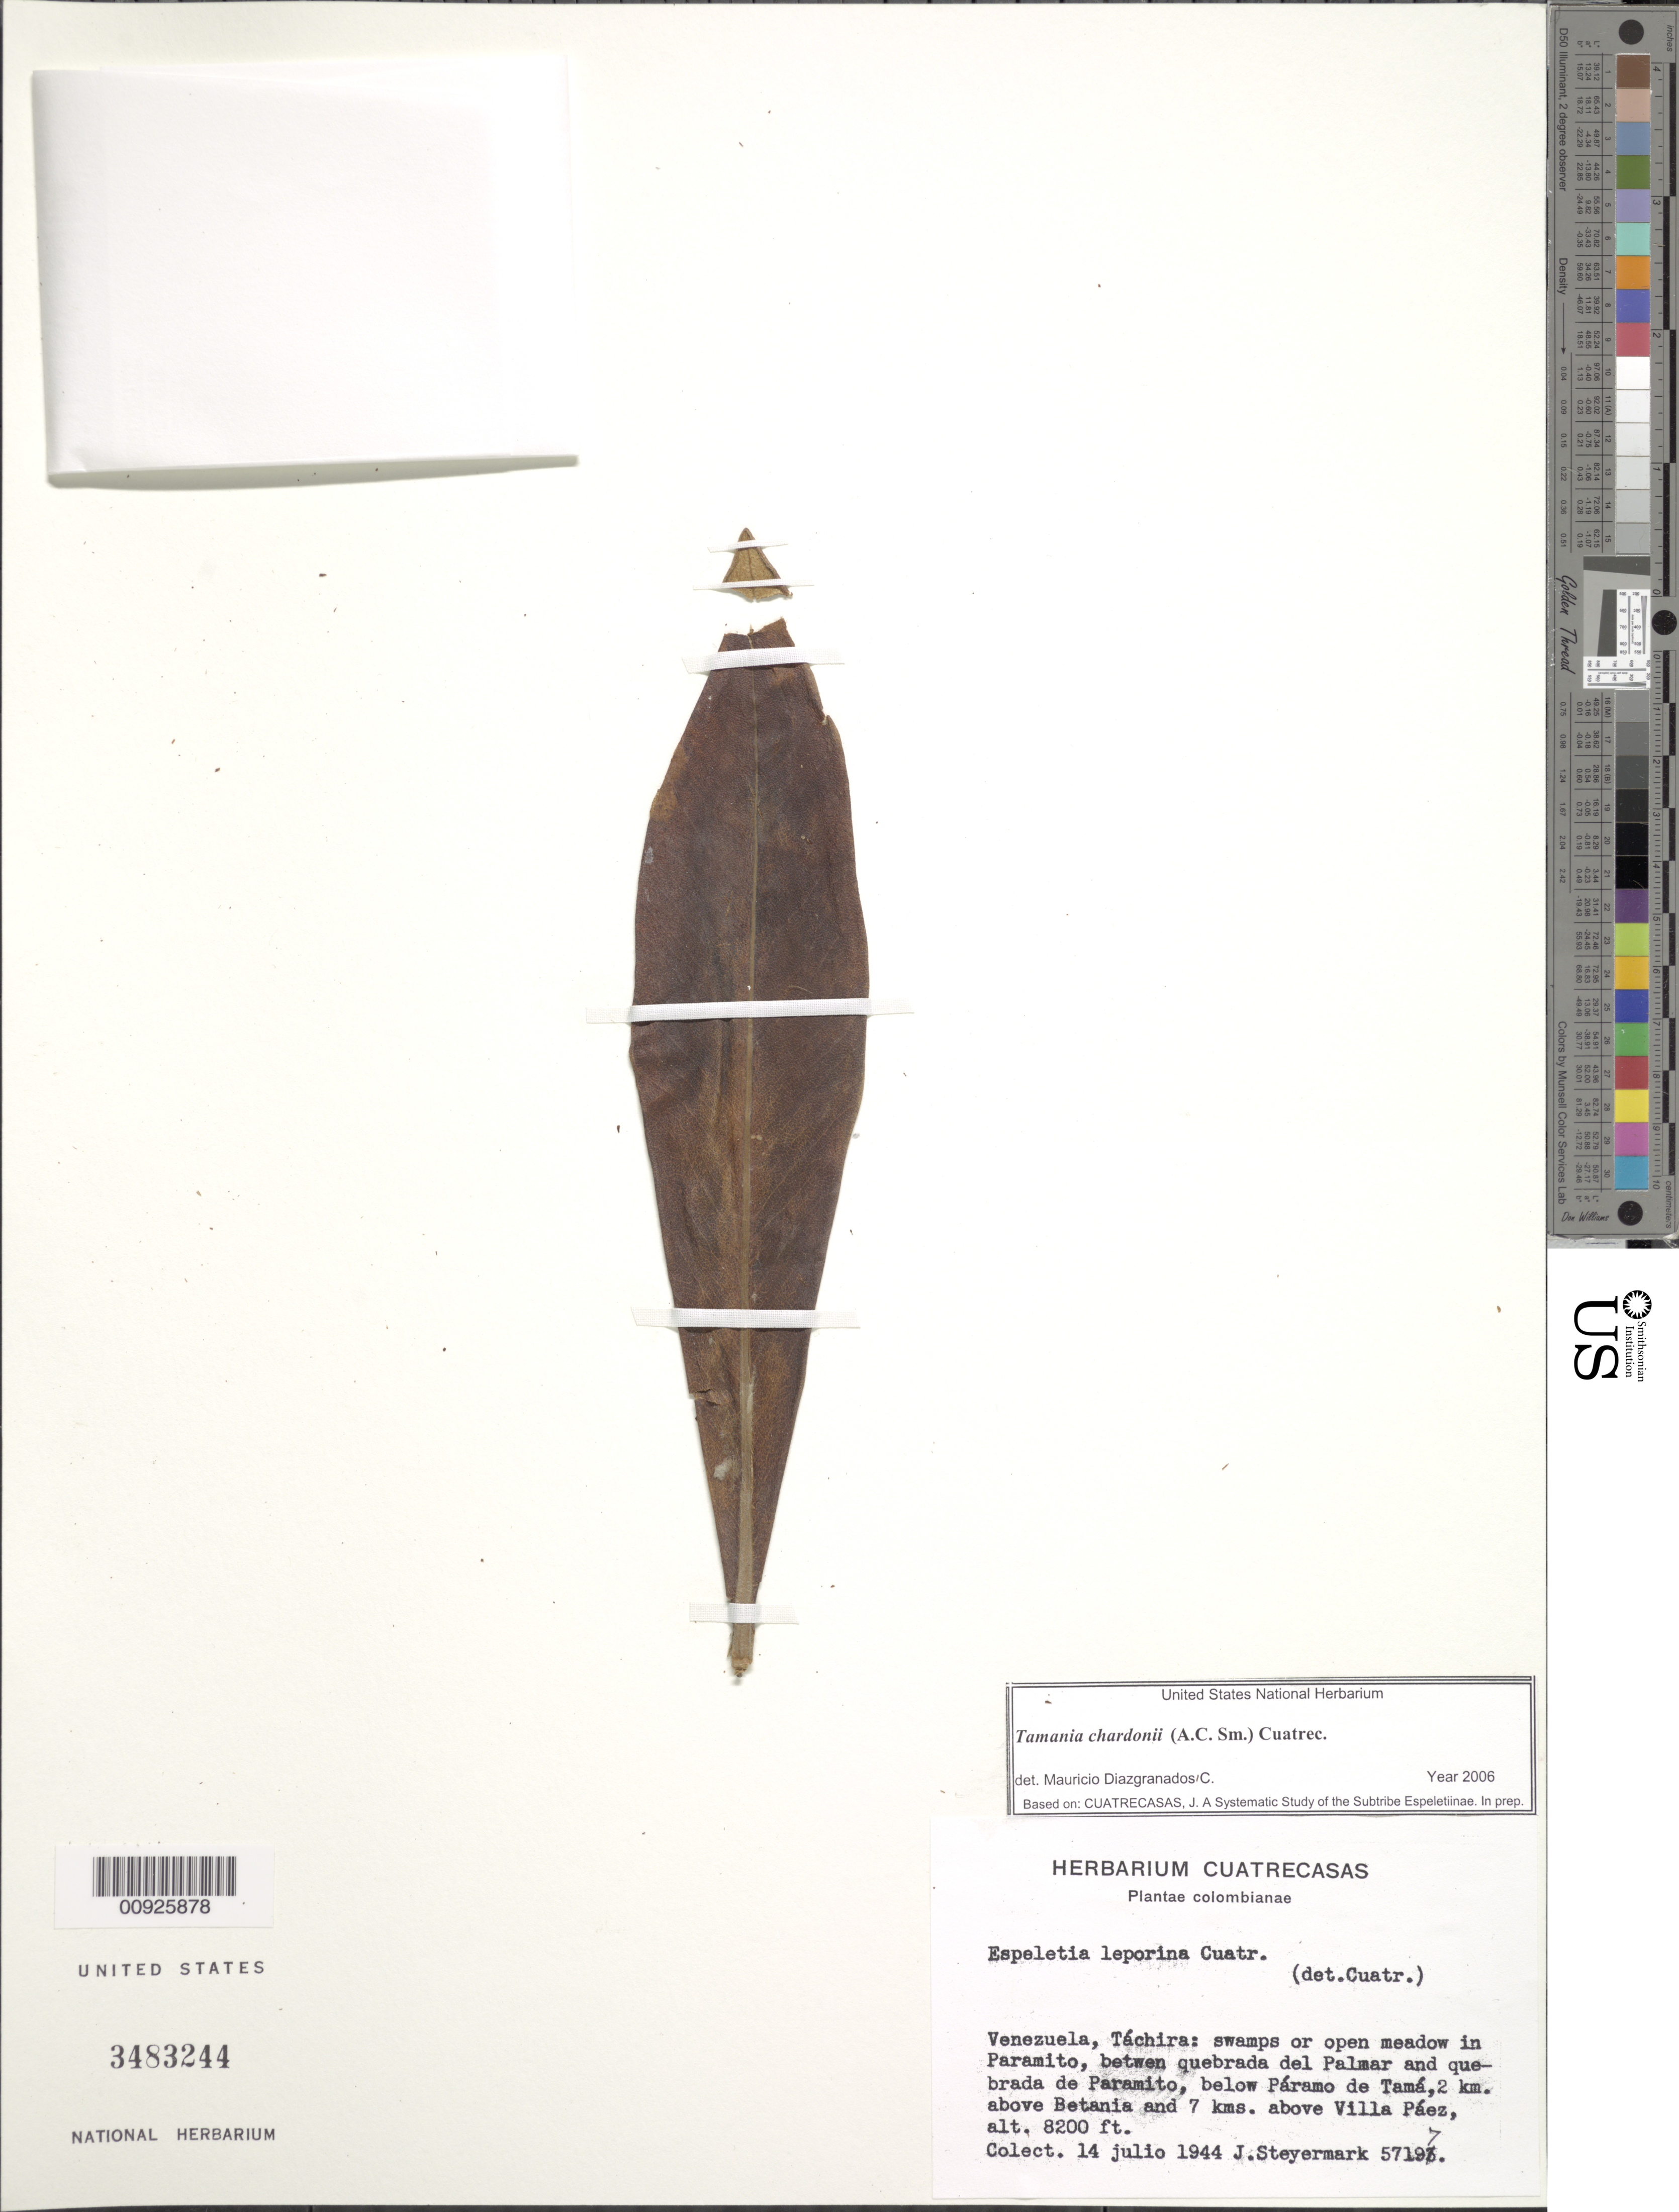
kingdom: Plantae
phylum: Tracheophyta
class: Magnoliopsida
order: Asterales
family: Asteraceae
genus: Tamania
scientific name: Tamania chardonii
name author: (A.C. Sm.) Cuatrec.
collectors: J. Steyermark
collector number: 57197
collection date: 1944-07-14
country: Venezuela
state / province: Táchira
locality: Páramo de Tamá. Paramito, 2 km above Betania and 7 km above Villa Páez.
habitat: Swamps or open meadow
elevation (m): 2800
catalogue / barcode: US 3483244